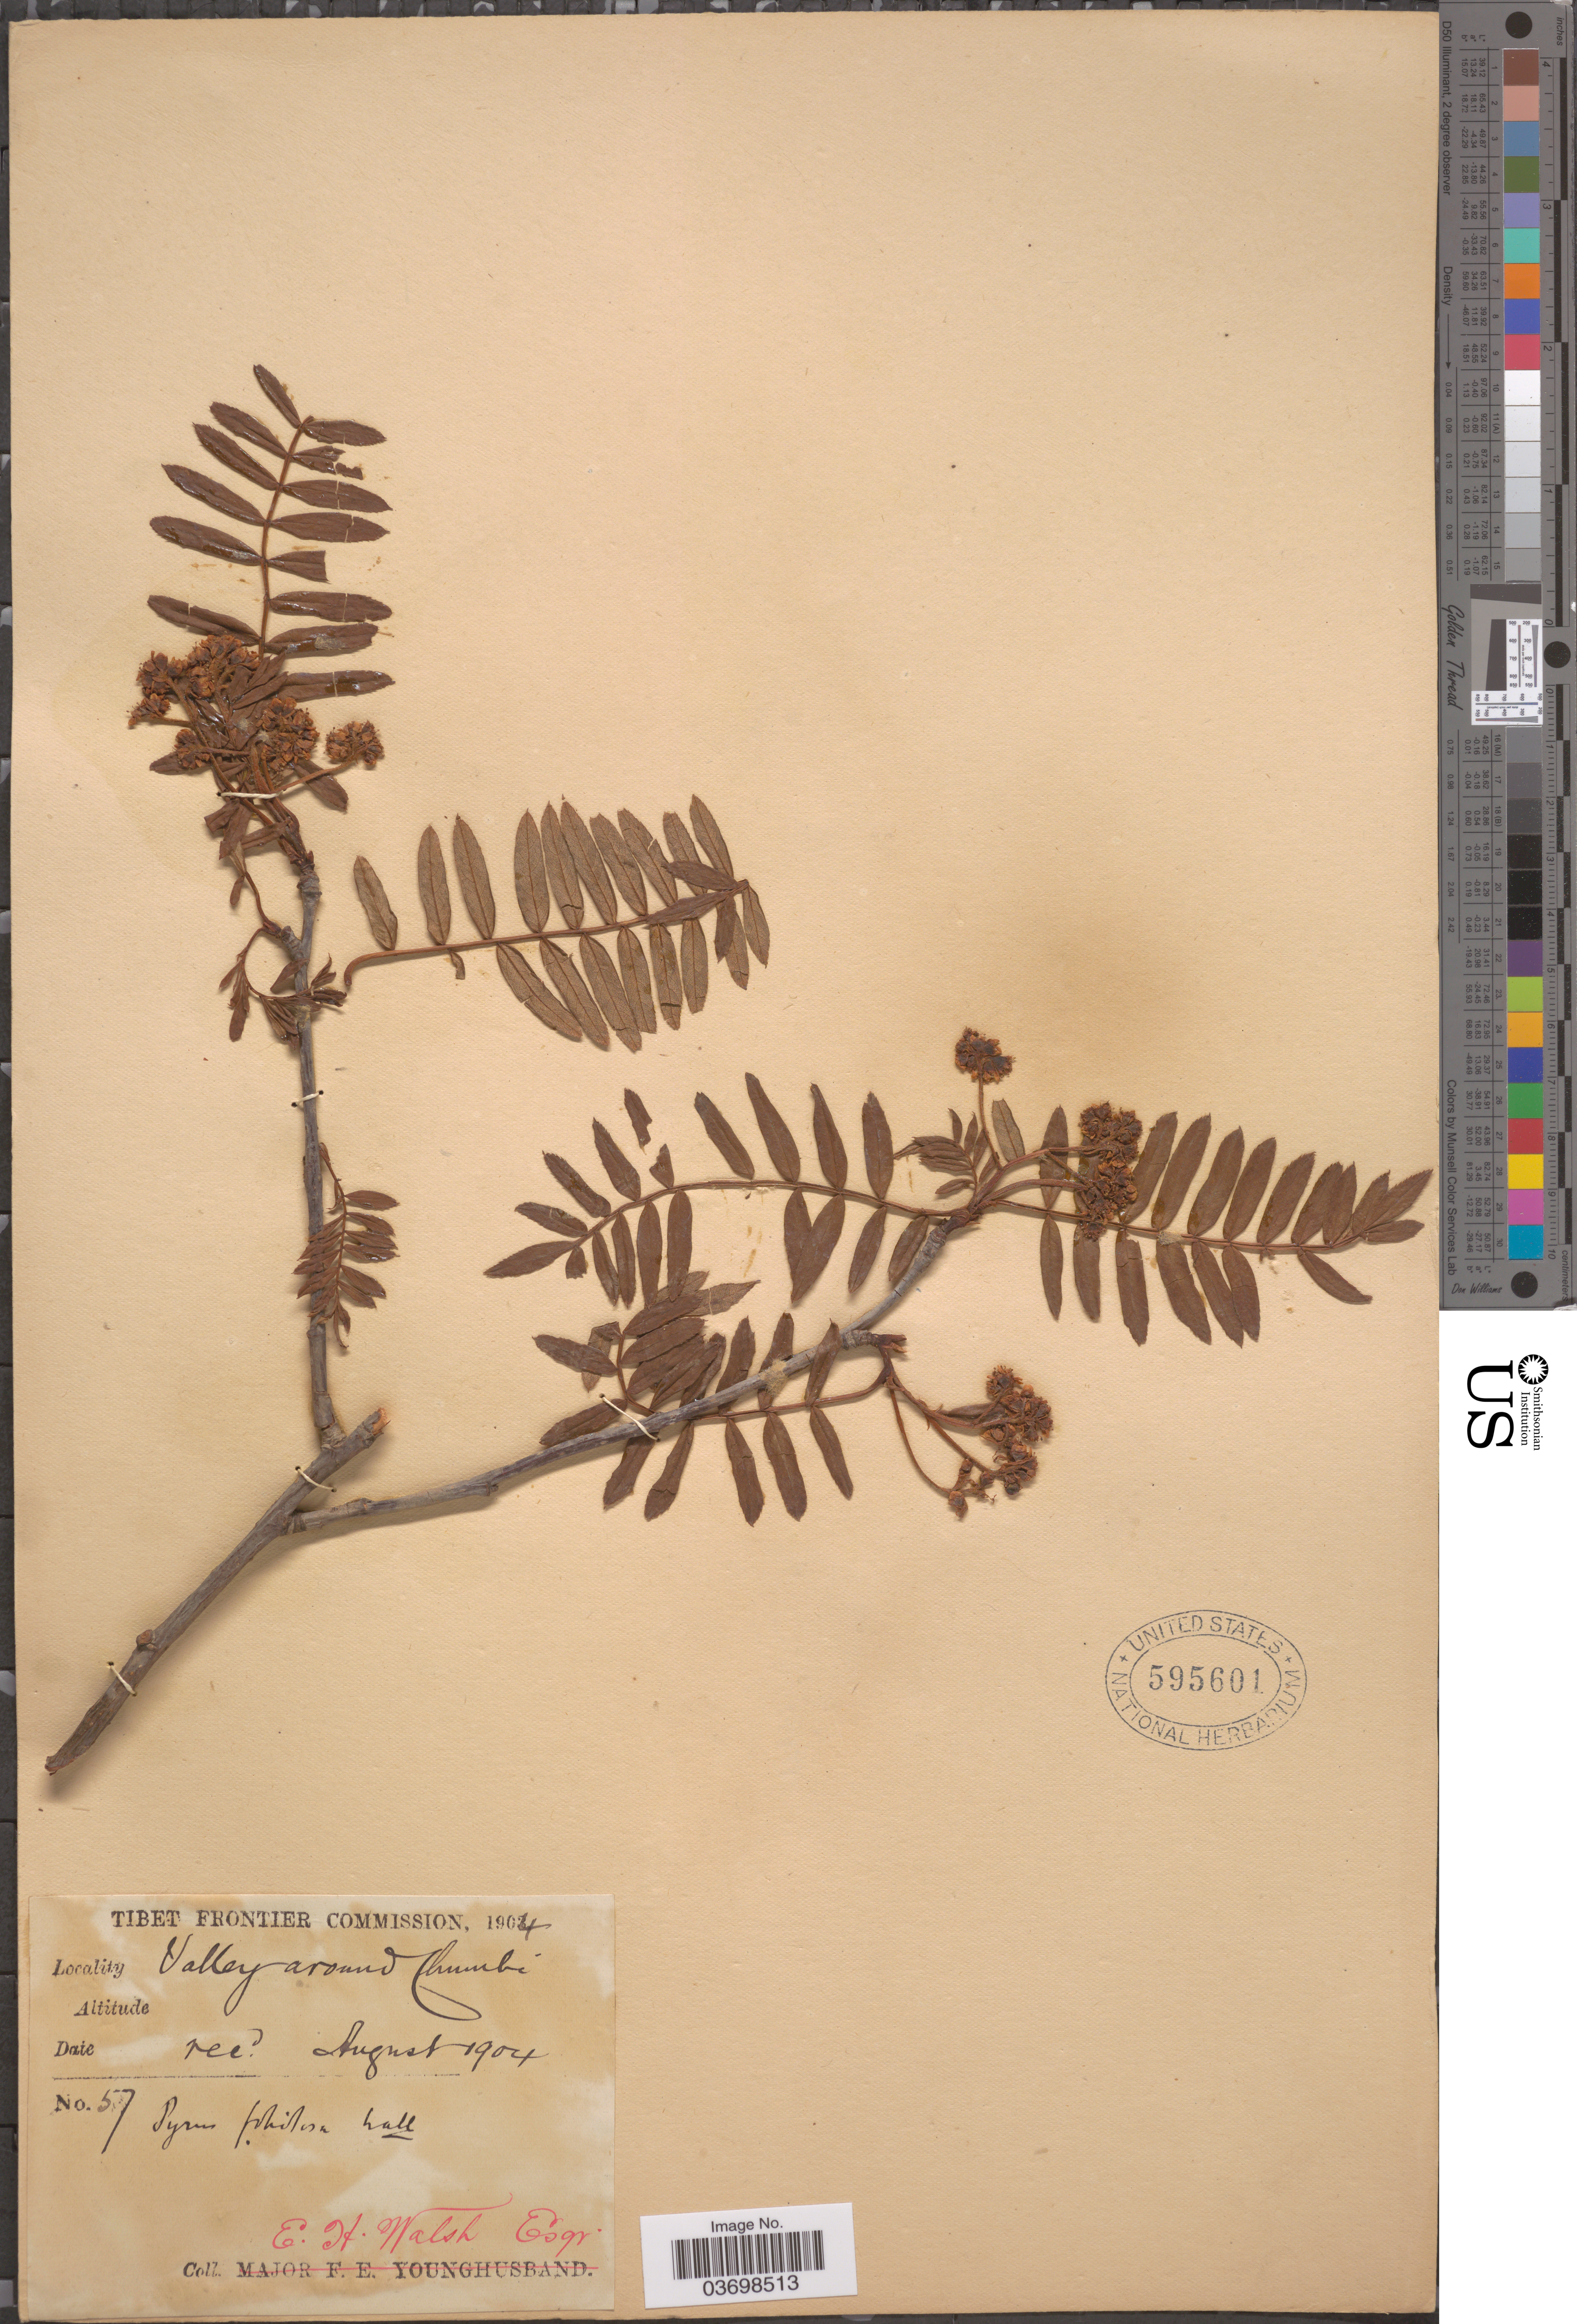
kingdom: Plantae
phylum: Tracheophyta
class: Magnoliopsida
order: Rosales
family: Rosaceae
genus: Sorbus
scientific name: Sorbus sp.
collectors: E. Walsh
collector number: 57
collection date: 1904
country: China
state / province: Xizang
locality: Valley around Chumbi.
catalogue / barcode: US 595601